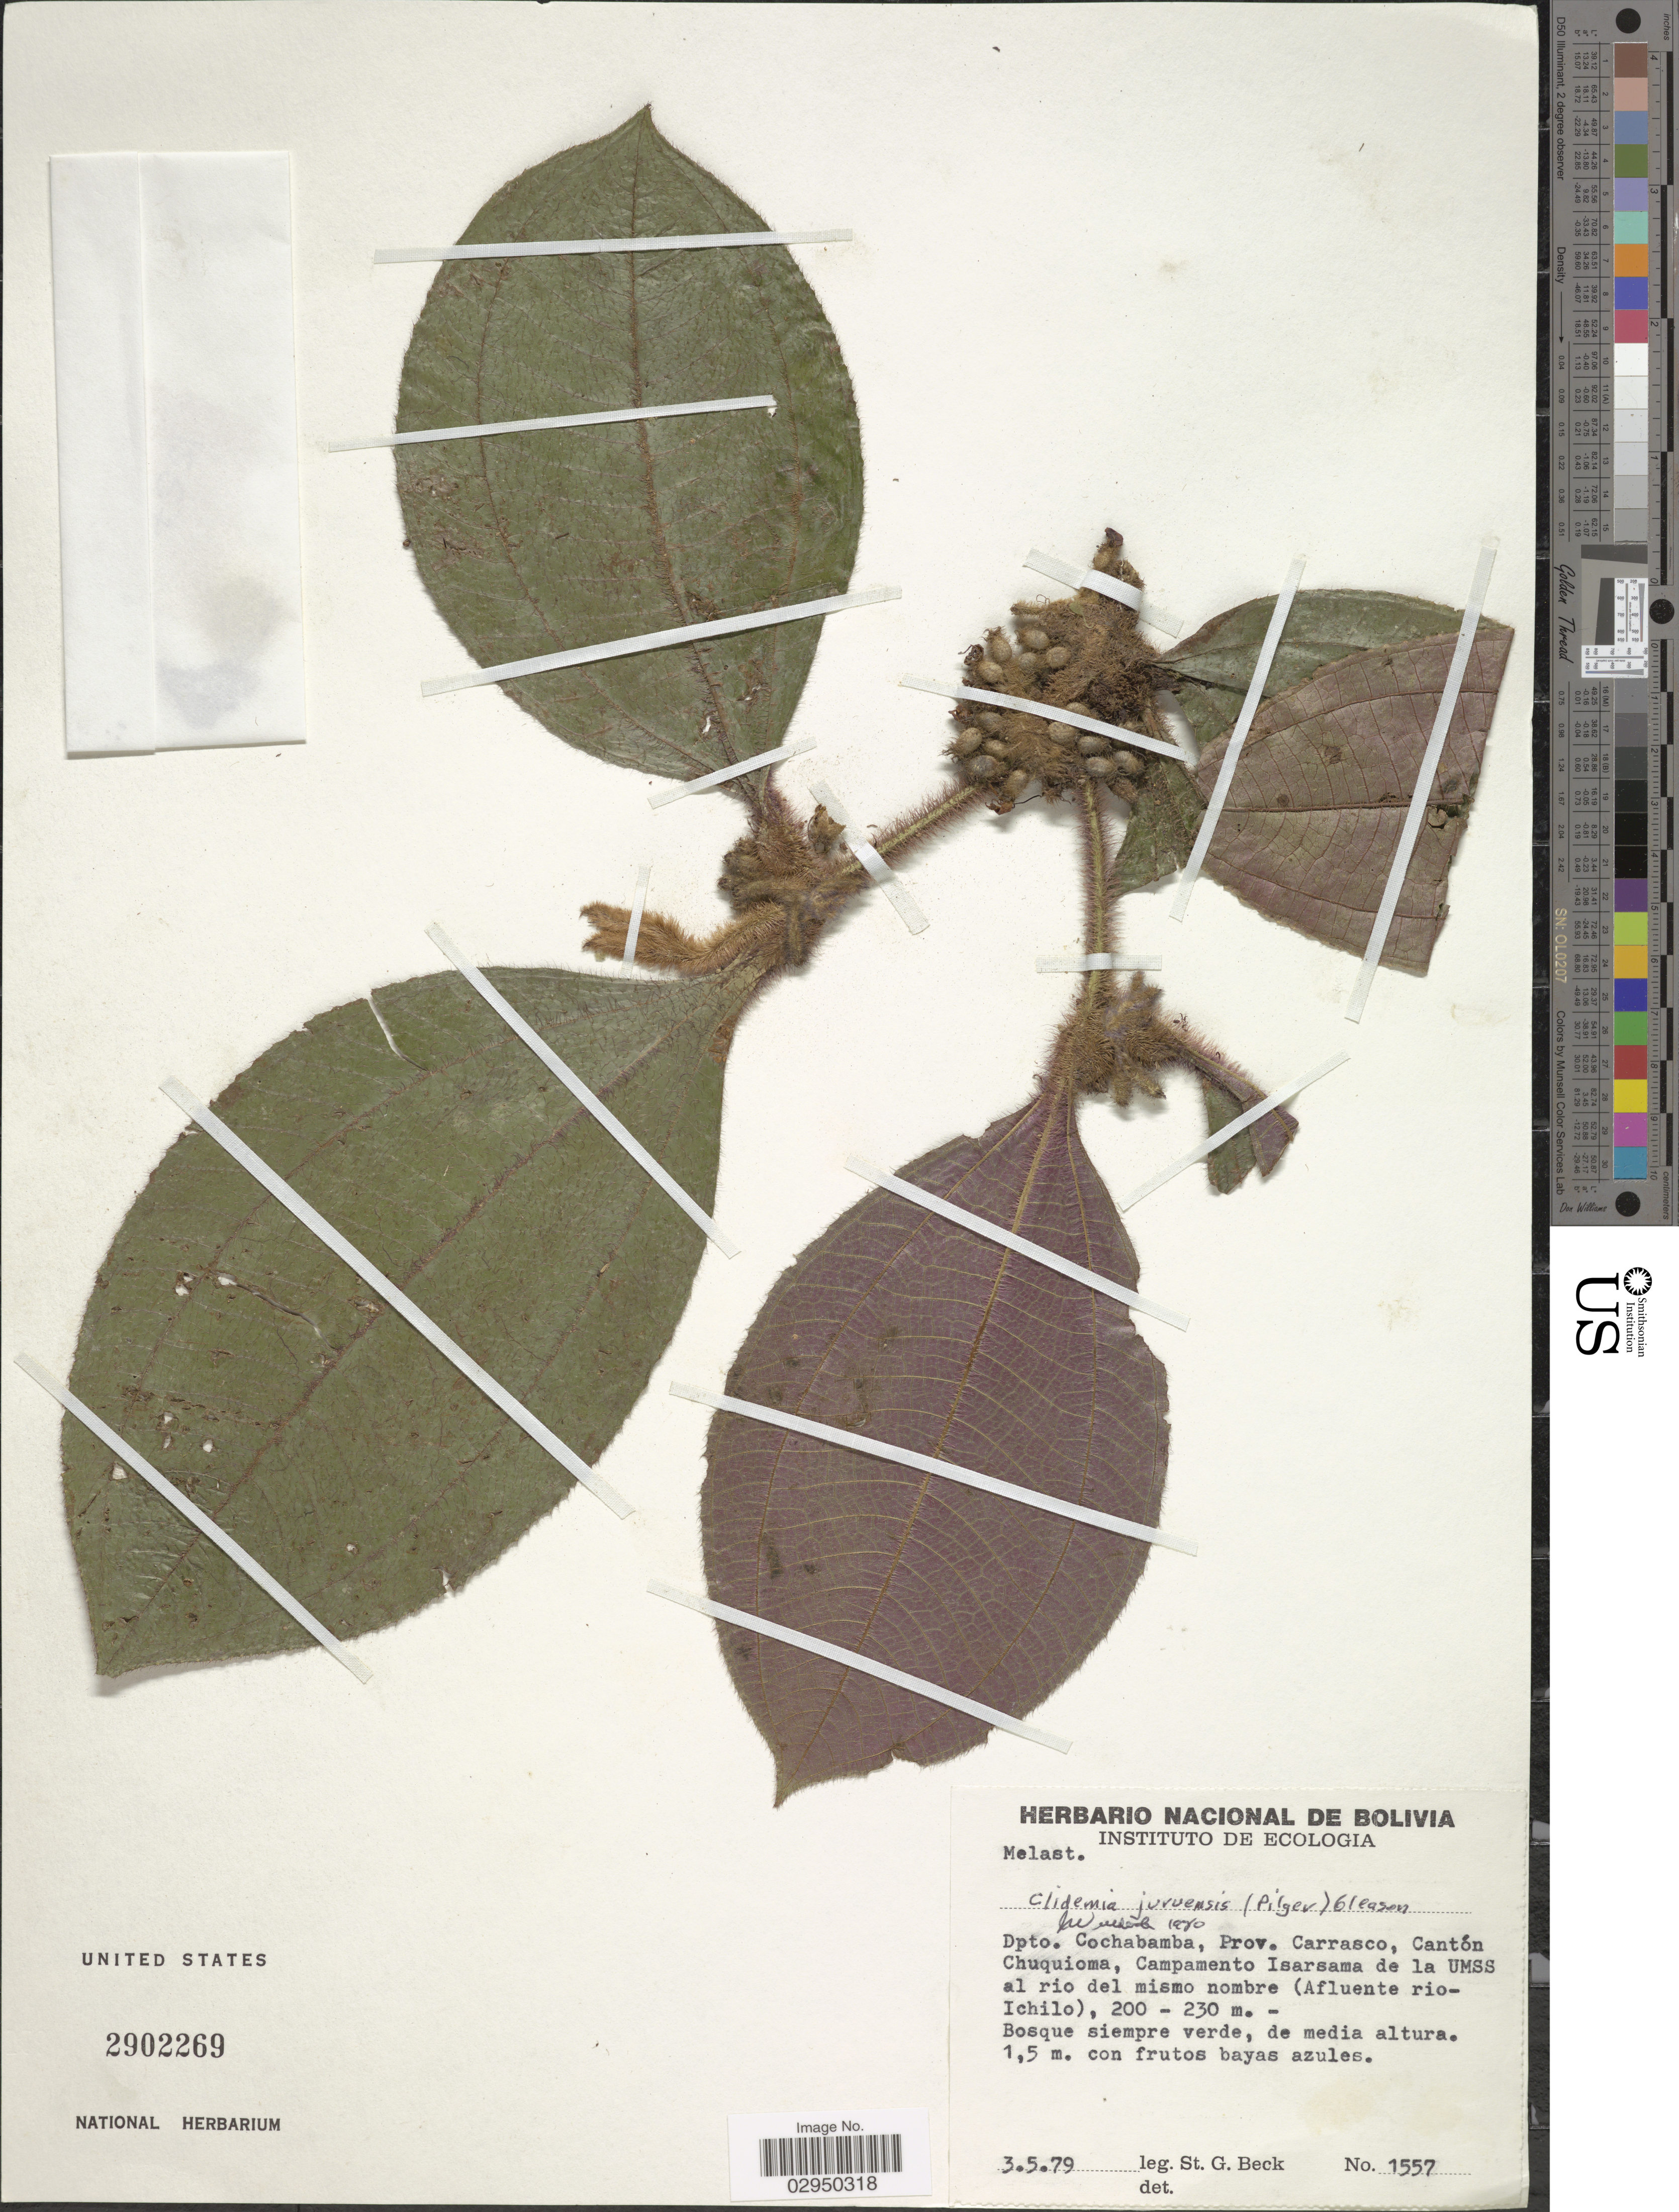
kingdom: Plantae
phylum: Tracheophyta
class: Magnoliopsida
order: Myrtales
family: Melastomataceae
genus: Clidemia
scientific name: Clidemia juruensis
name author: (Pilg.) Gleason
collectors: S. G. Beck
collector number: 1557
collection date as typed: Transcribed d/m/y: 3/5/79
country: Bolivia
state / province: Cochabamba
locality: Dpto. Cochabamba, Prov. Carrasco, Cantón Chuquioma, Campamento Isarsama de la UMSS al rio del mismo nombre (Afluente rio-Ichilo).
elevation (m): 200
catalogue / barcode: US 2902269